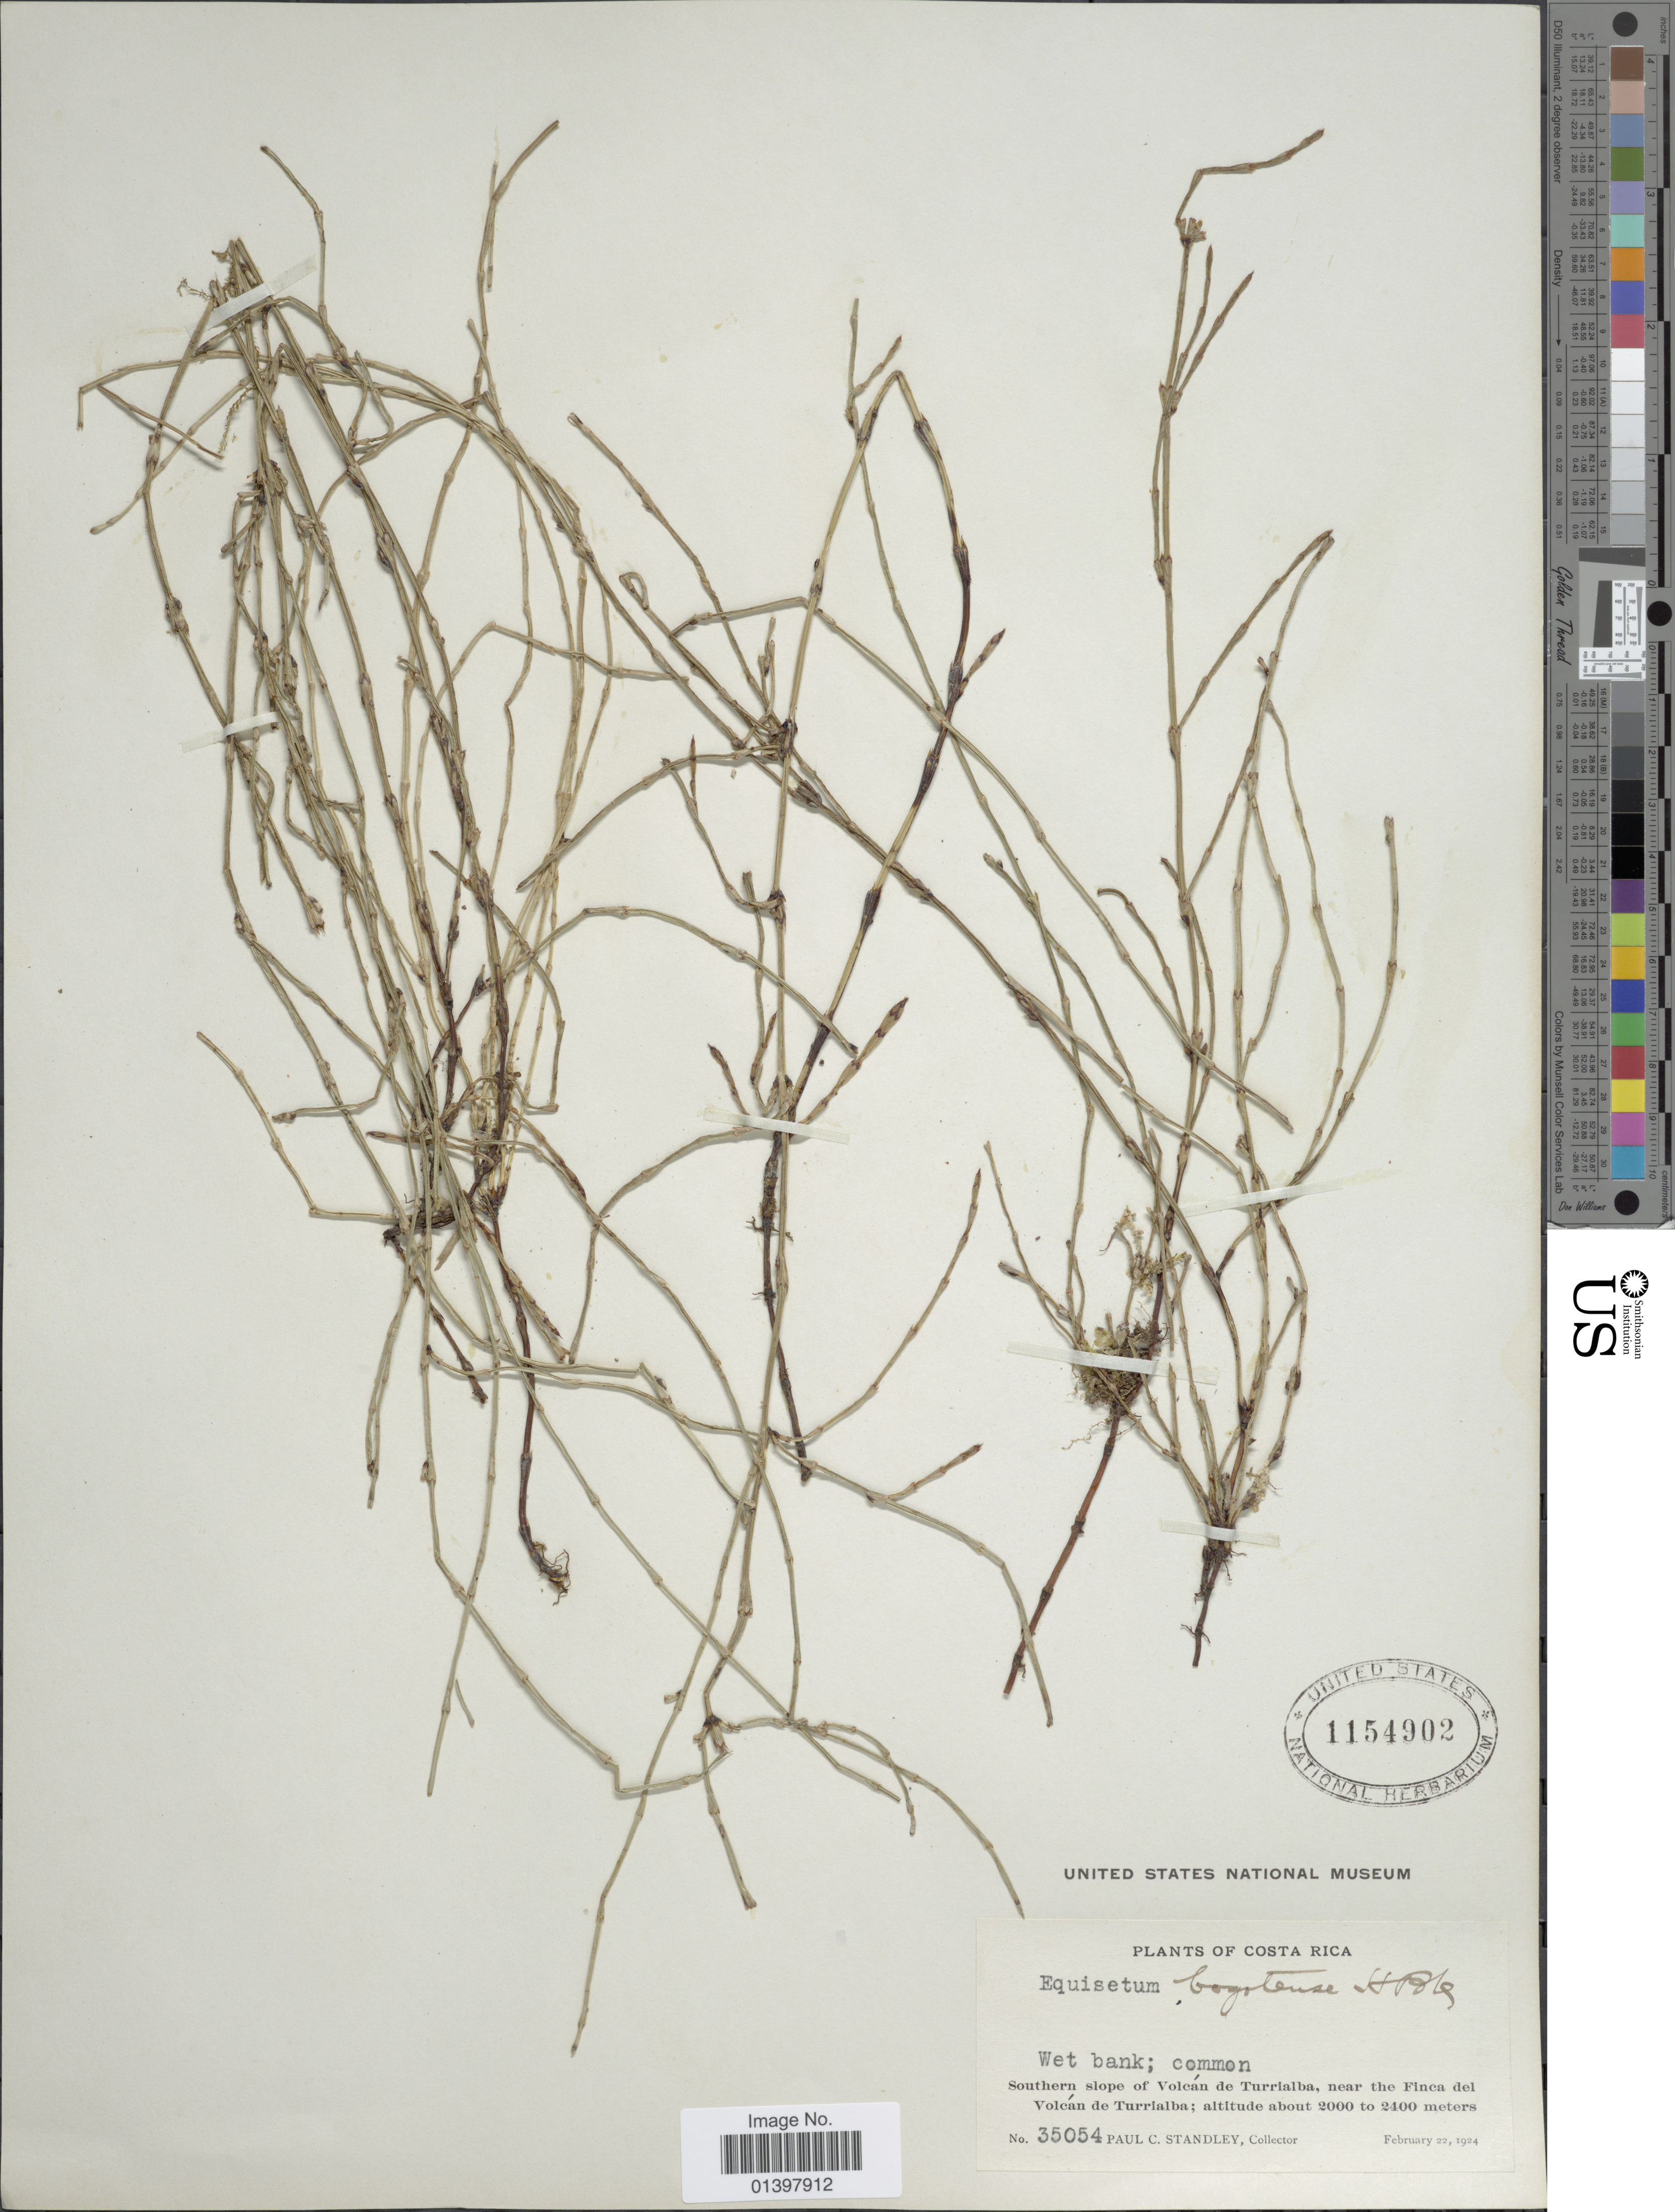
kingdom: Plantae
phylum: Tracheophyta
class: Polypodiopsida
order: Equisetales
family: Equisetaceae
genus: Equisetum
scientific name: Equisetum bogotense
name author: Kunth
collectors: P. C. Standley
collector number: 35054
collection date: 1924-02-22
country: Costa Rica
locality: Southern slope of Volcan de Turrialba, near the Finca del Volcán de Turrialba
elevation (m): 2000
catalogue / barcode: US 1154902